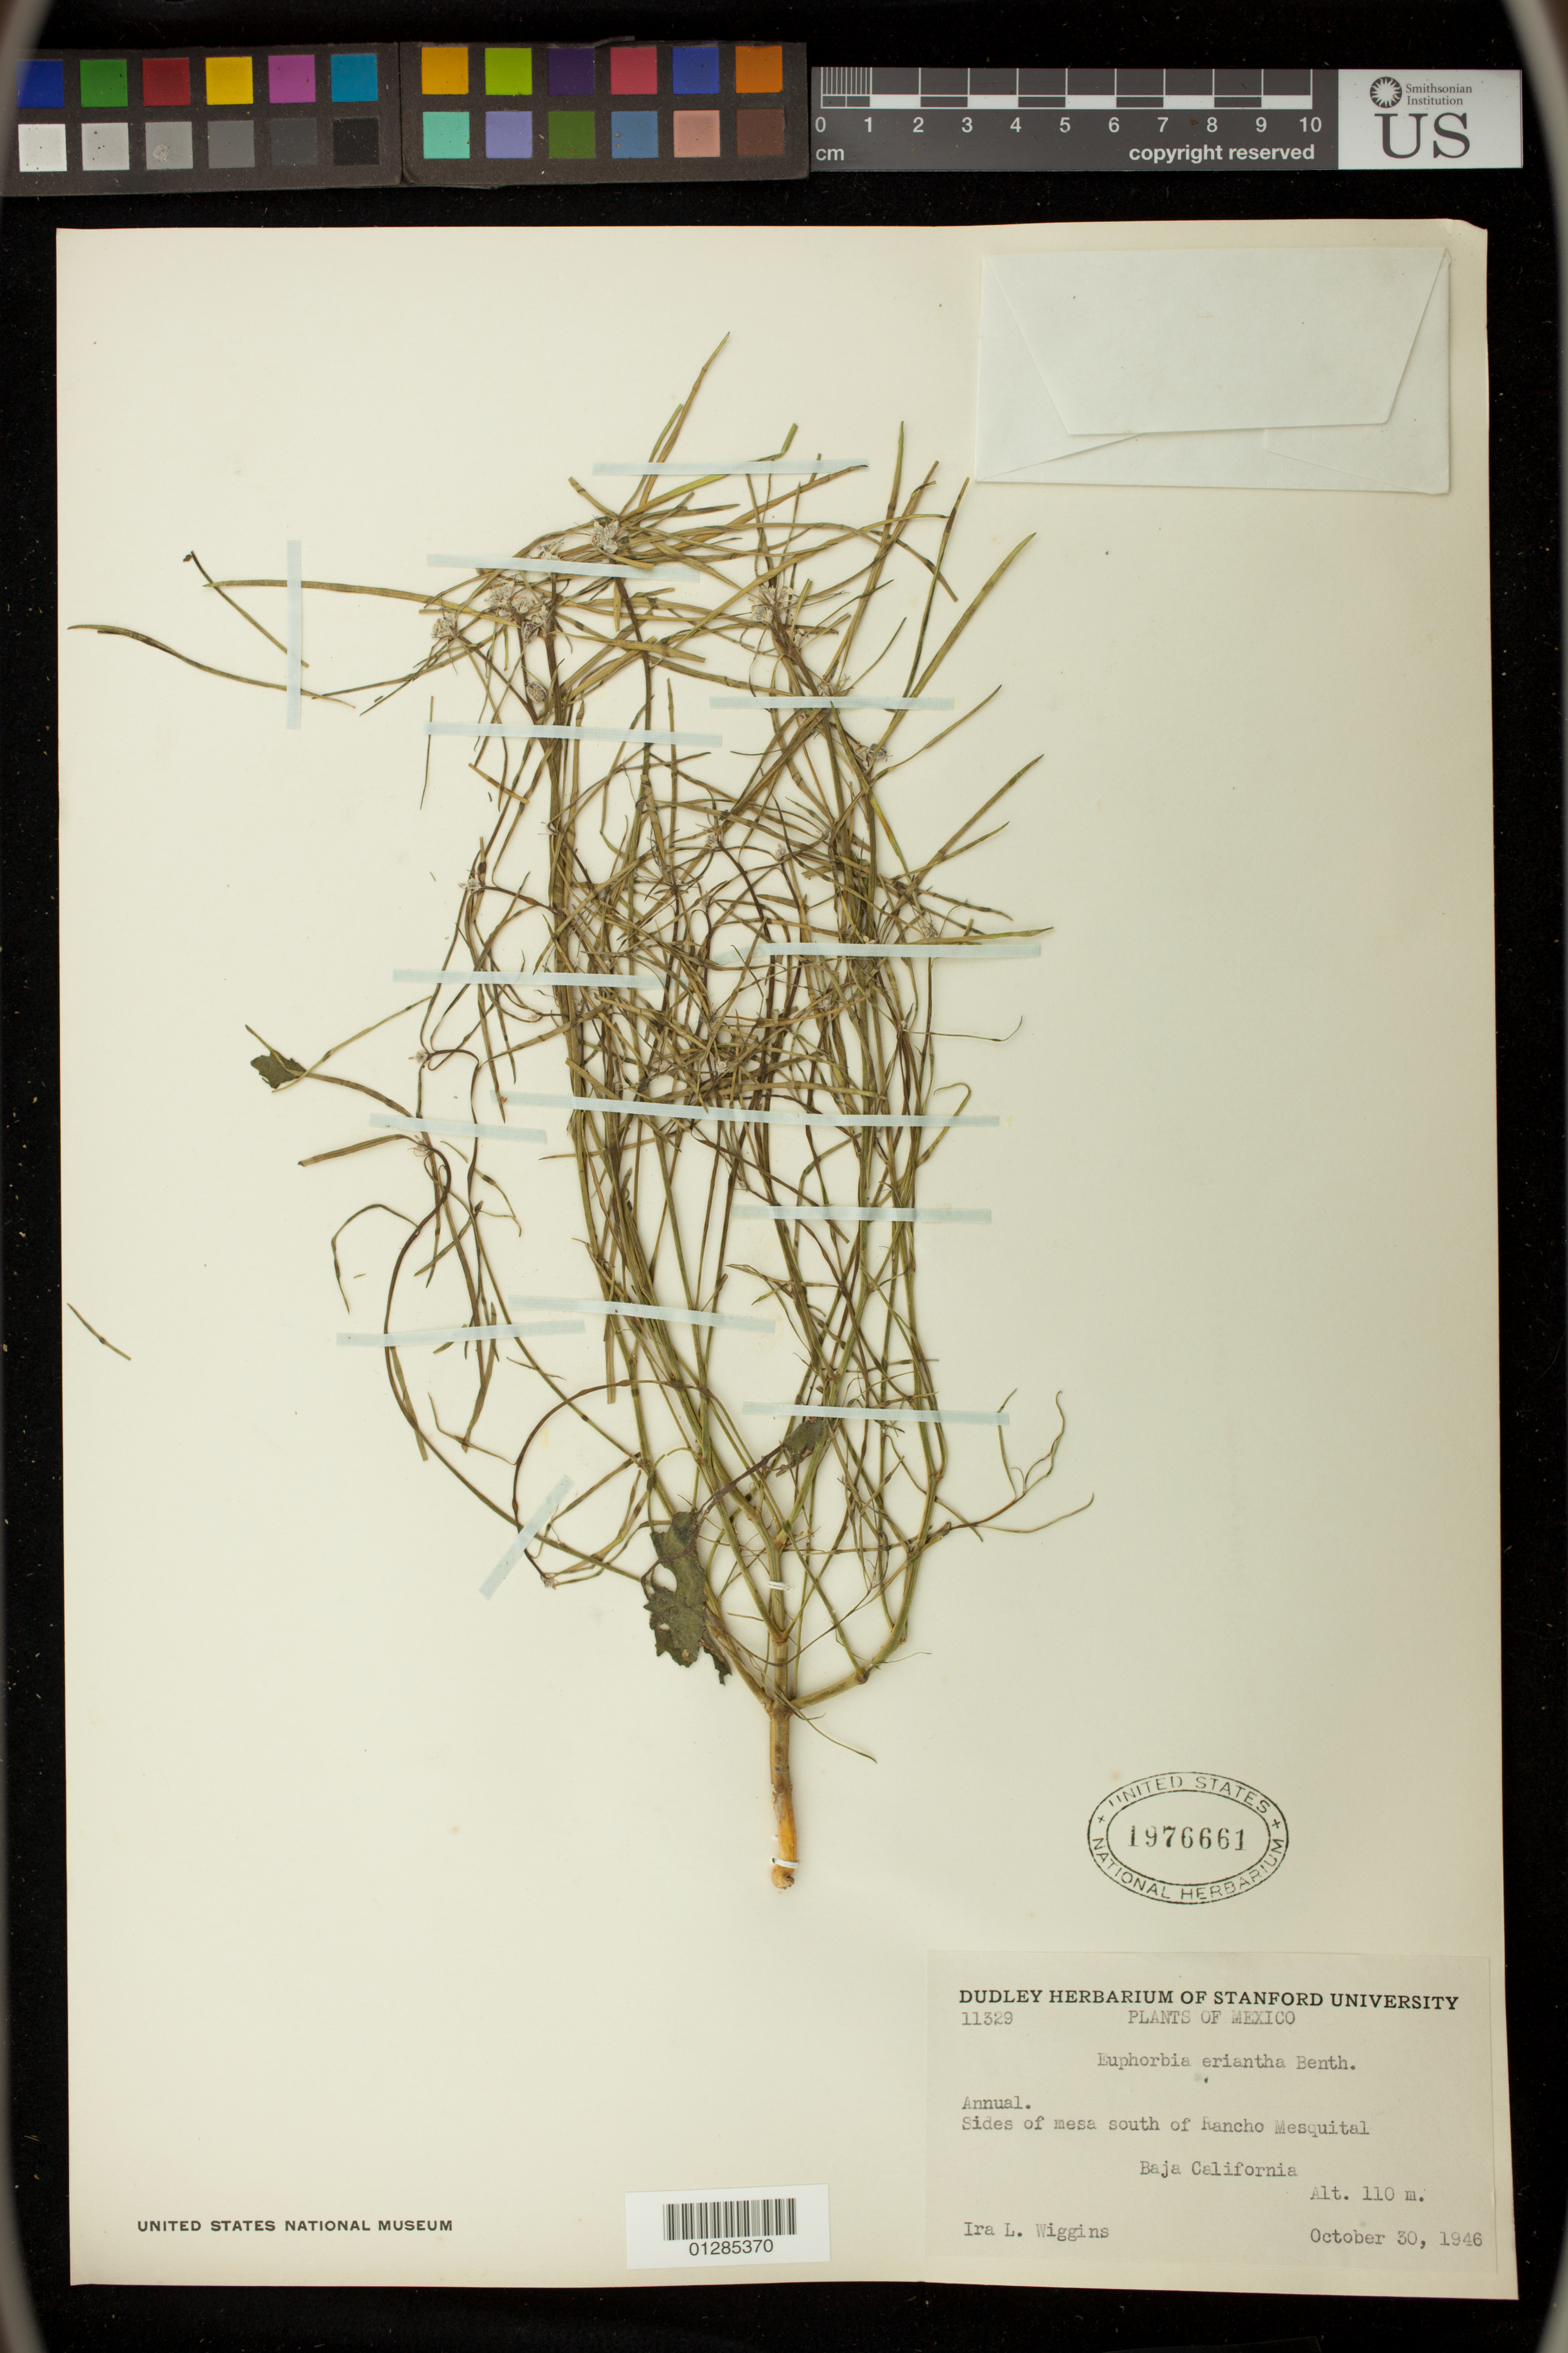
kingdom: Plantae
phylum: Tracheophyta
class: Magnoliopsida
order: Malpighiales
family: Euphorbiaceae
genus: Euphorbia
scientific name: Euphorbia eriantha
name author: Benth.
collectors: I. L. Wiggins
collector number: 11329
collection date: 1946-10-30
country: Mexico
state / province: Baja California Norte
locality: Sides of mesa south of Rancho Mesquital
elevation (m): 110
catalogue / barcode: US 1976661